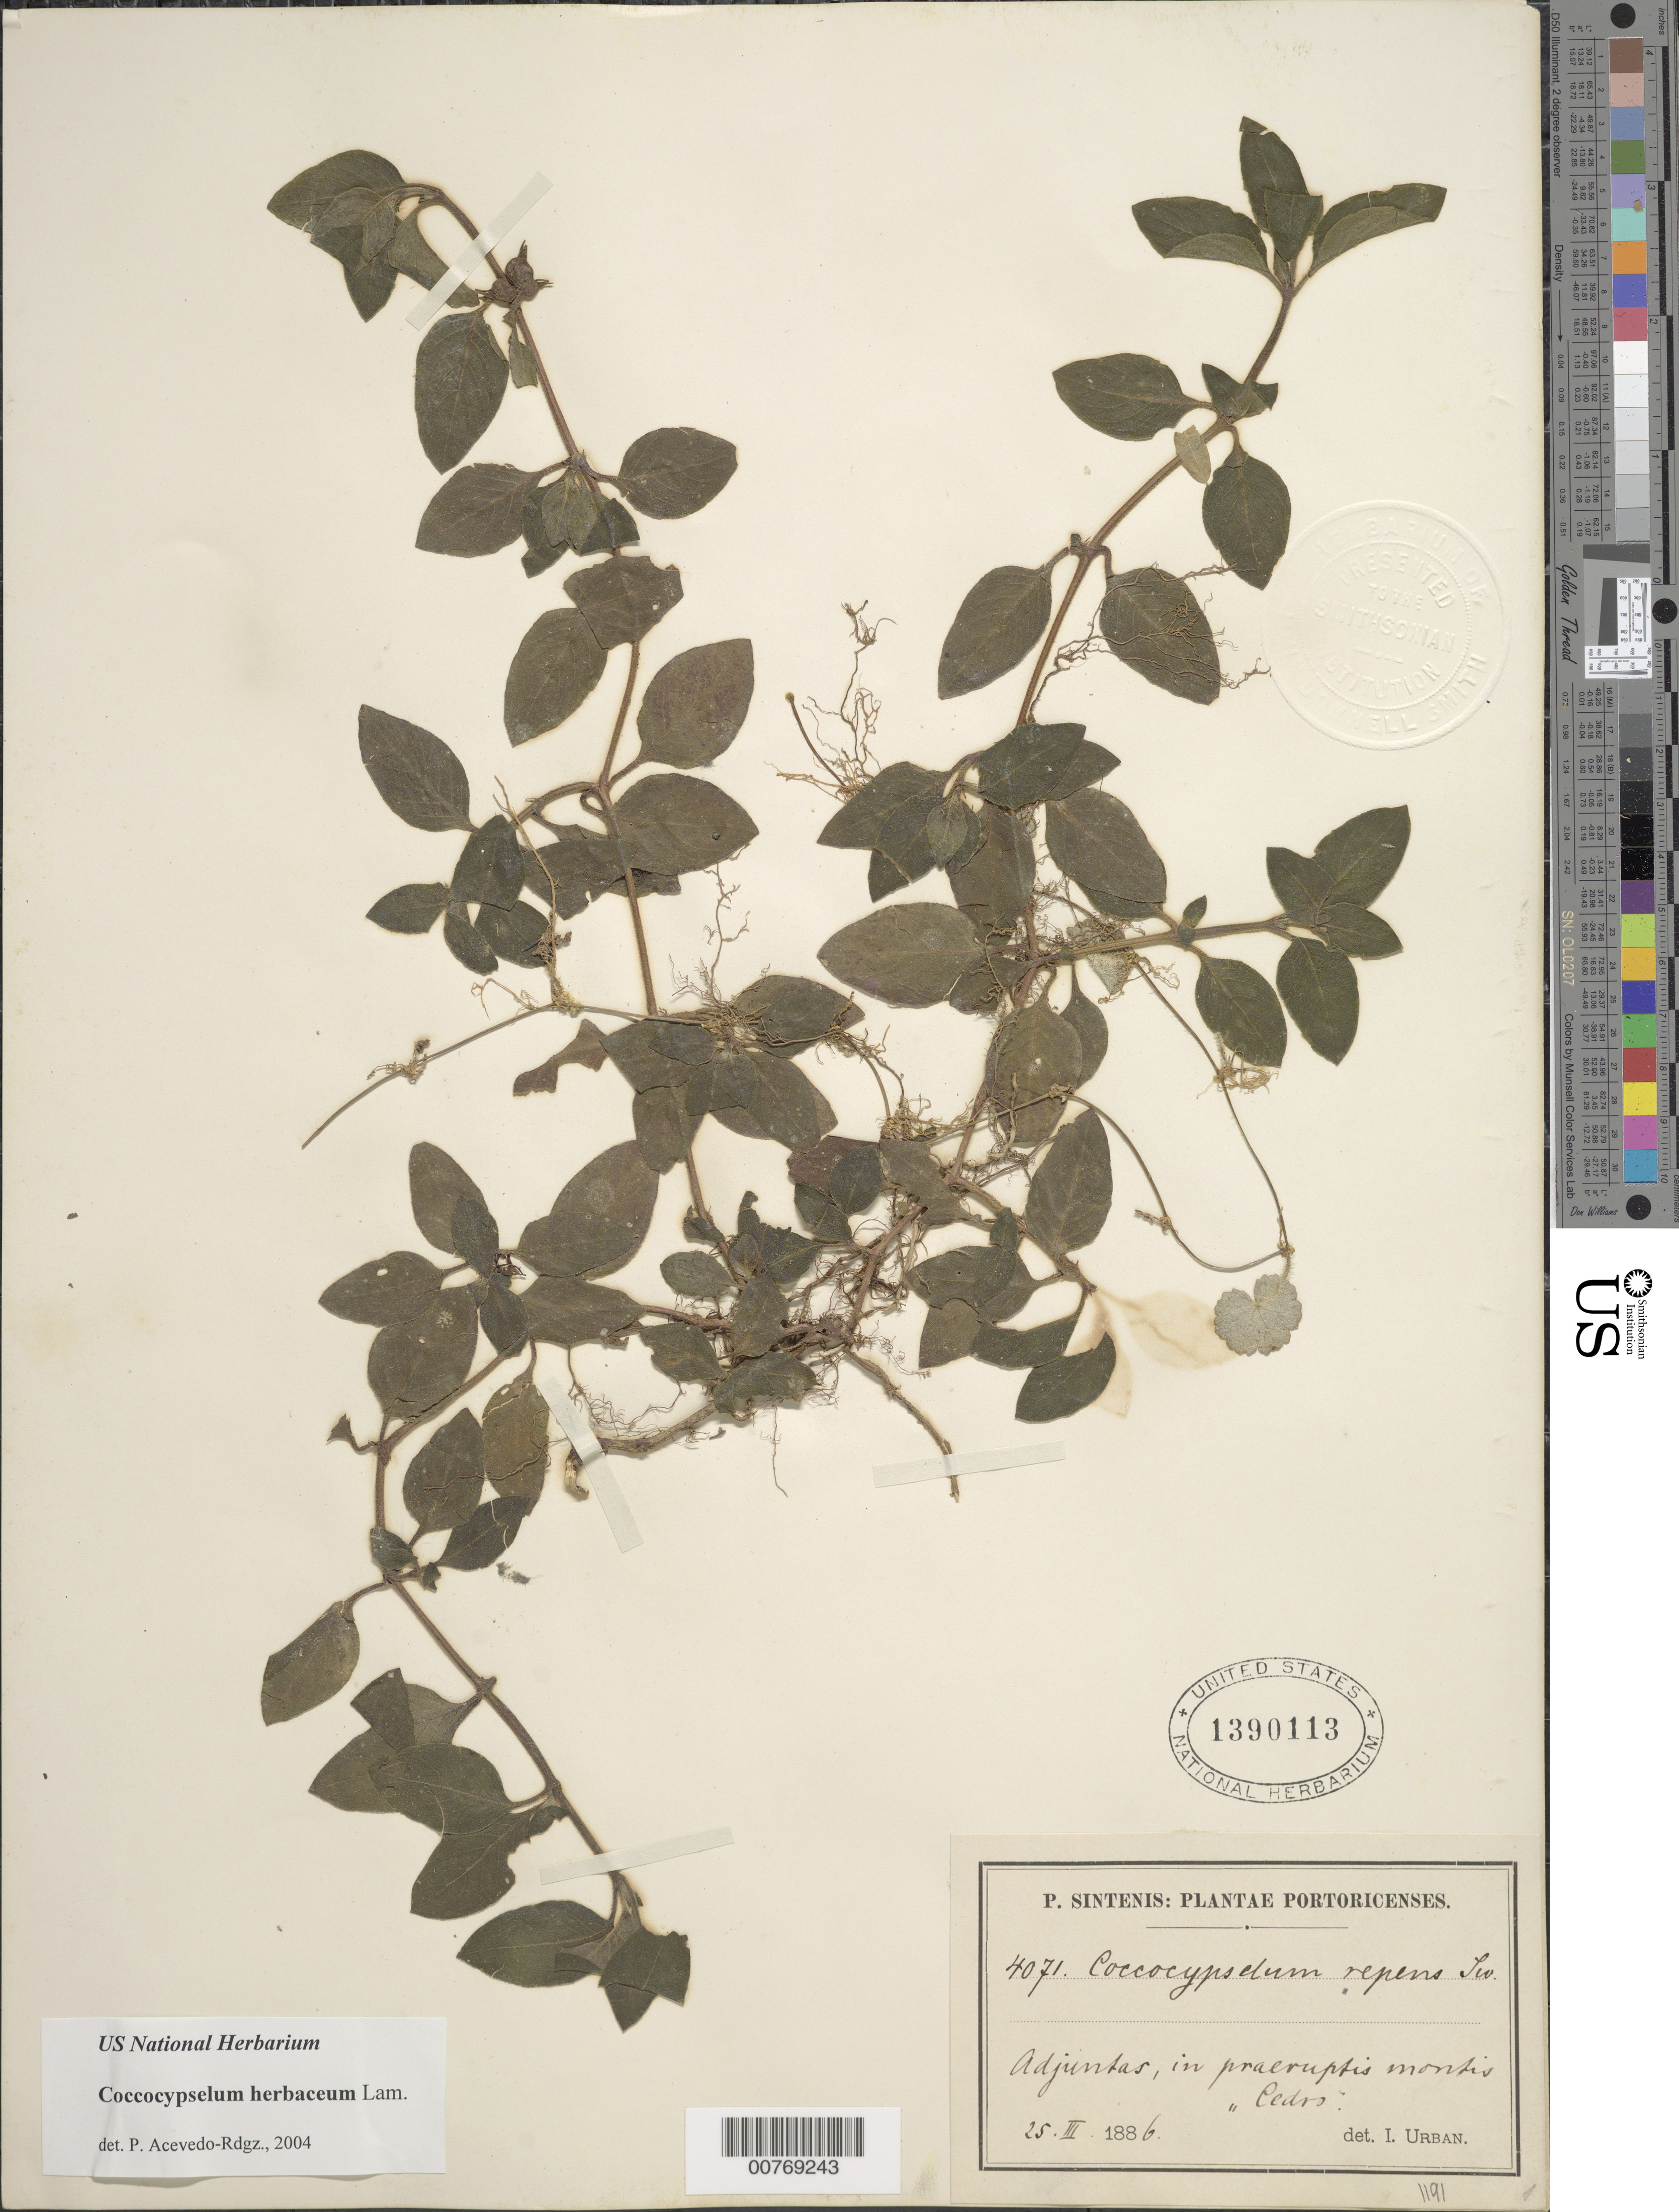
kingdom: Plantae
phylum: Tracheophyta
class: Magnoliopsida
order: Gentianales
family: Rubiaceae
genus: Coccocypselum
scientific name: Coccocypselum repens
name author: Sw.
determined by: Acevedo-Rodríguez, P., (BOT), Smithsonian Institution - National Museum of Natural History (UNITED STATES)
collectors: P. Sintenis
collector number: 4071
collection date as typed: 25 Mar 1886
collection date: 1886-03-25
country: Puerto Rico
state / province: Adjuntas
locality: Adjuntas, in praeruptis montis Cedro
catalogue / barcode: US 1390113